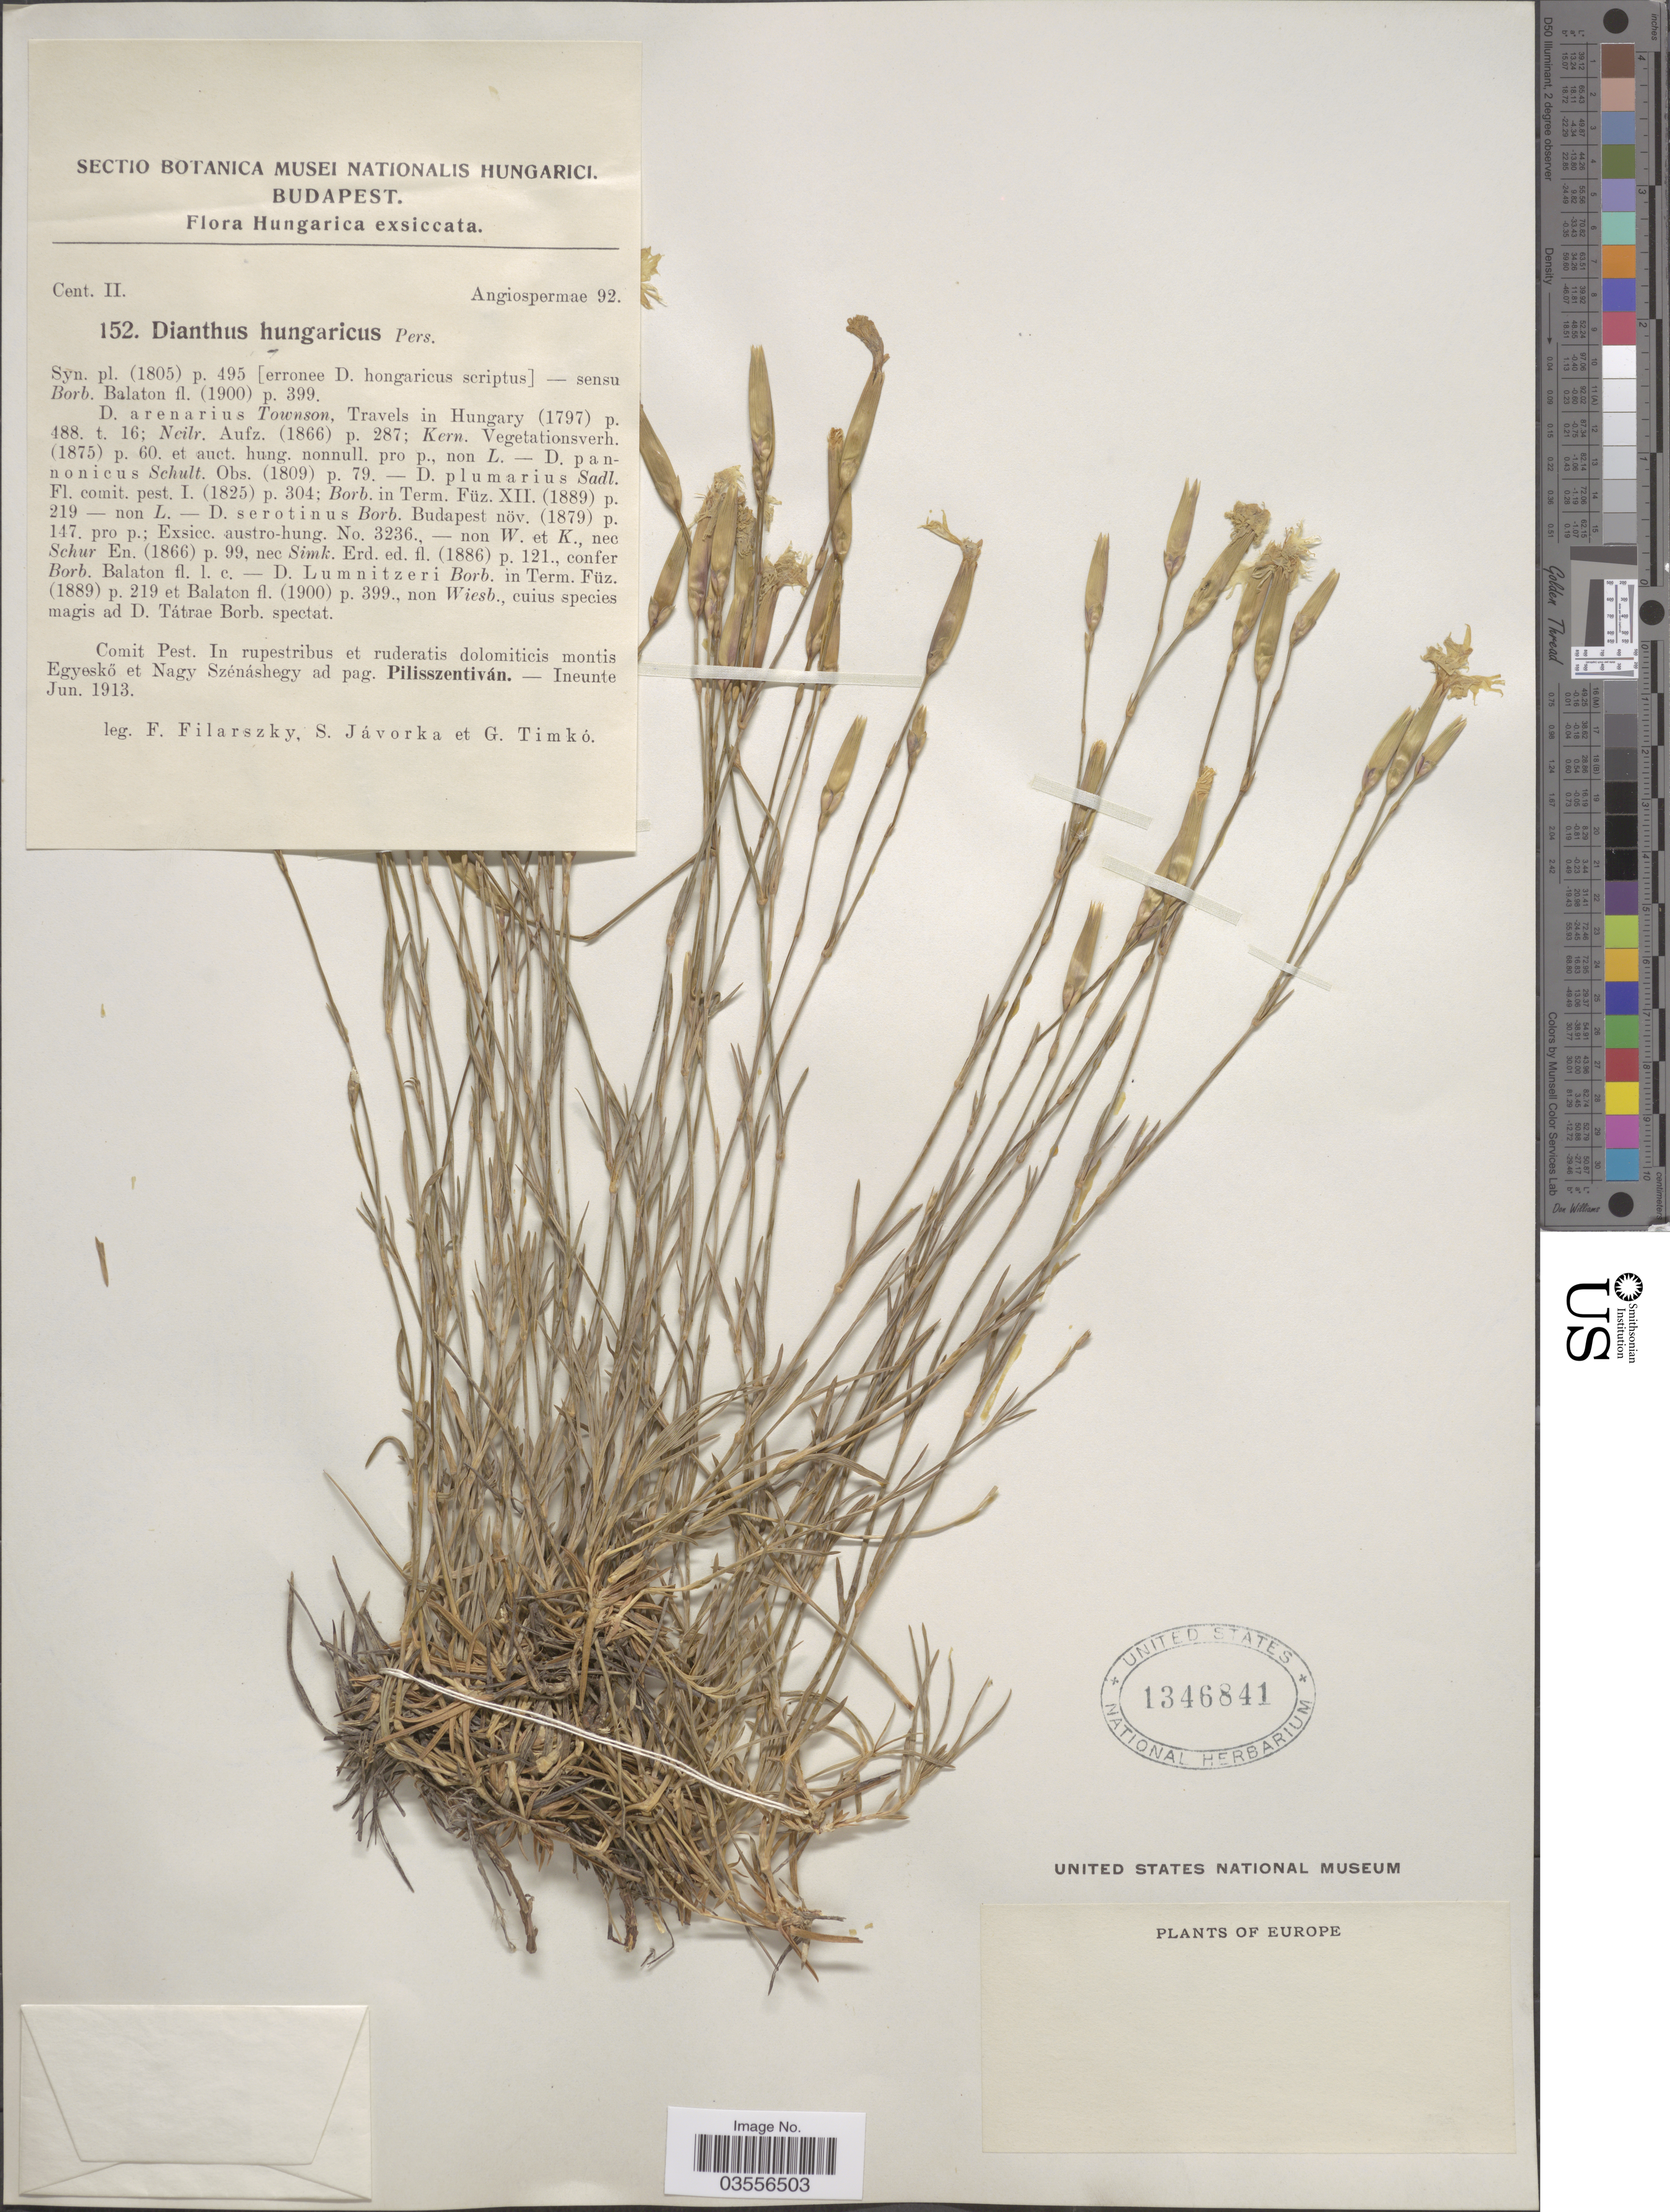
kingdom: Plantae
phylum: Tracheophyta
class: Magnoliopsida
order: Caryophyllales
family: Caryophyllaceae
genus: Dianthus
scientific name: Dianthus hungaricus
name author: Pers.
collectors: F. Filarszky, S. Javorka & G. Timko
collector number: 152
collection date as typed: Ineunte Jun. 1913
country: Hungary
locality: Comit Pest. Montis Egyeskö et Nagy Szénáshegy ad pag. Pilisszentiván.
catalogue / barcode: US 1346841